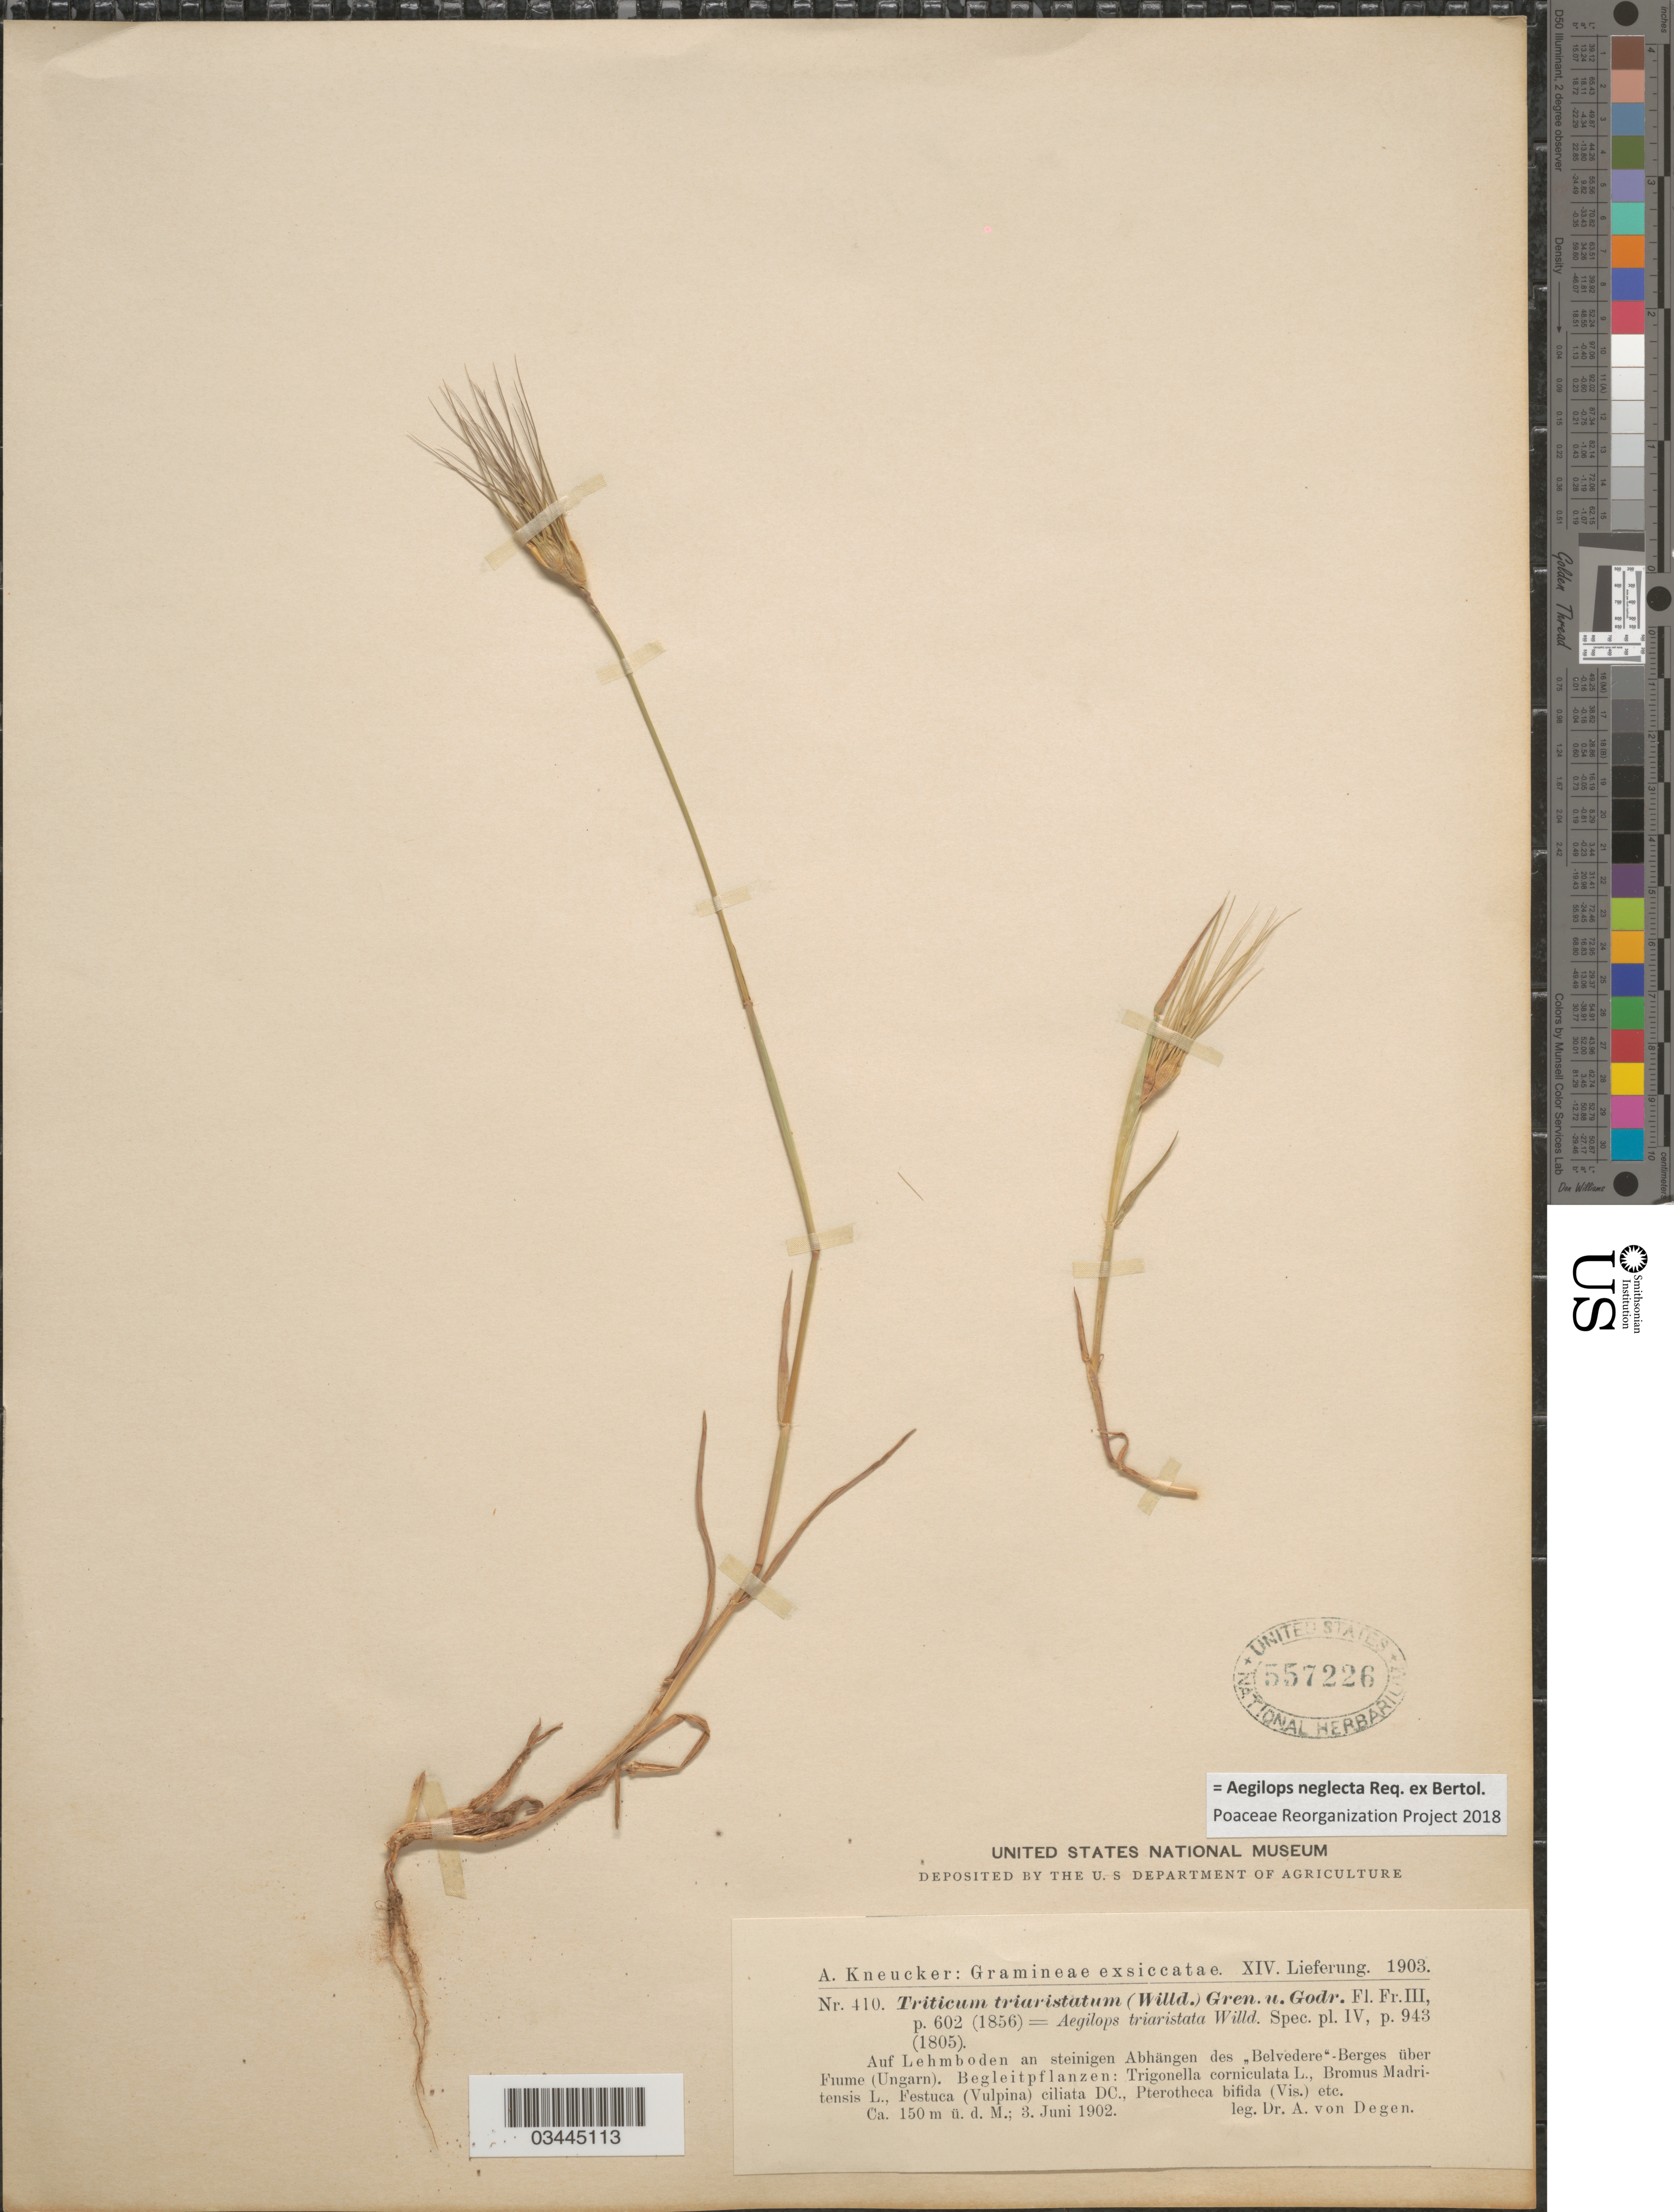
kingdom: Plantae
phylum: Tracheophyta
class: Liliopsida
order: Poales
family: Poaceae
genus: Aegilops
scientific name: Aegilops neglecta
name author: Req. ex Bertol.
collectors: A. Degen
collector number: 410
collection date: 1902-06-03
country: Hungary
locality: Auf Lehmboden an steinigen Abhängen des "Belvedere"-Berges über Fiume (Ungarn).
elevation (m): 150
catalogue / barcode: US 557226